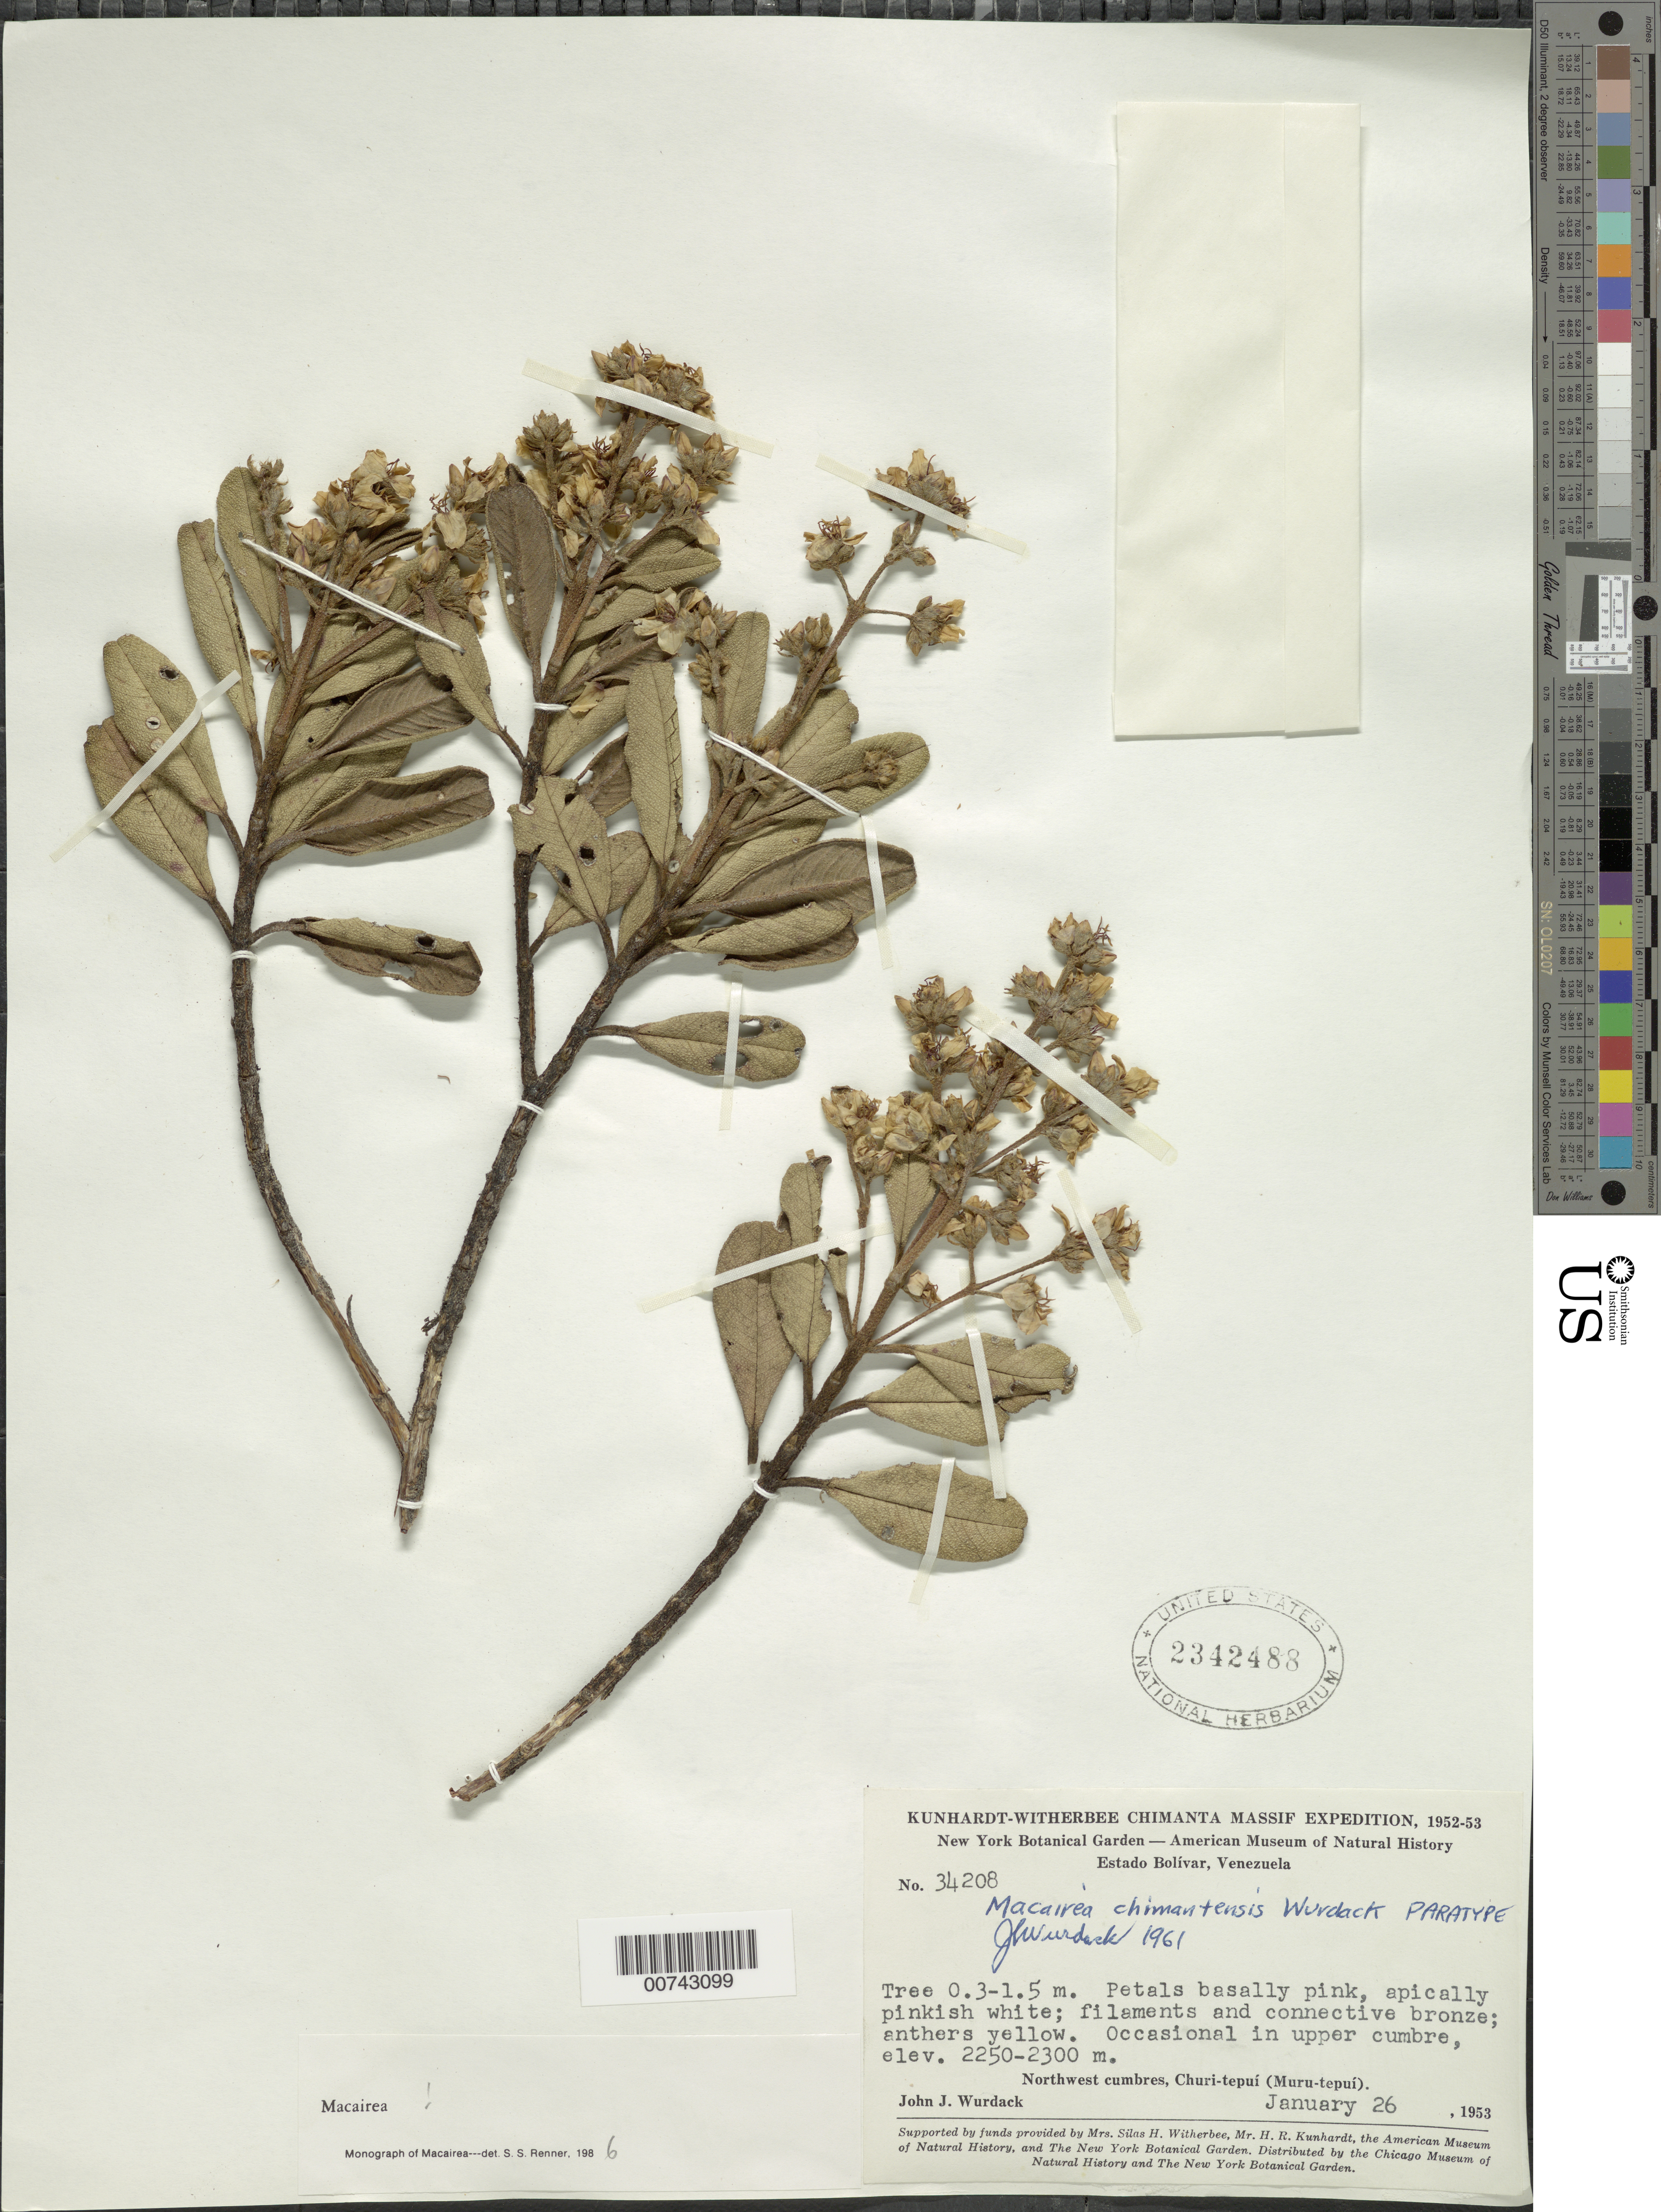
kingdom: Plantae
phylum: Tracheophyta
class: Magnoliopsida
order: Myrtales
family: Melastomataceae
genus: Macairea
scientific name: Macairea chimantensis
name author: Wurdack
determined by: Wurdack, John J., (US), US (UNITED STATES)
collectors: J. J. Wurdack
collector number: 34208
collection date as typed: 26-Jan-53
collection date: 1953-01-26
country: Venezuela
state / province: Bolívar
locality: Churi-tepuí (Muru-tepuí)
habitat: Northwest cumbres, upper cumbre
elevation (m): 2250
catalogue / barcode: US 2342488